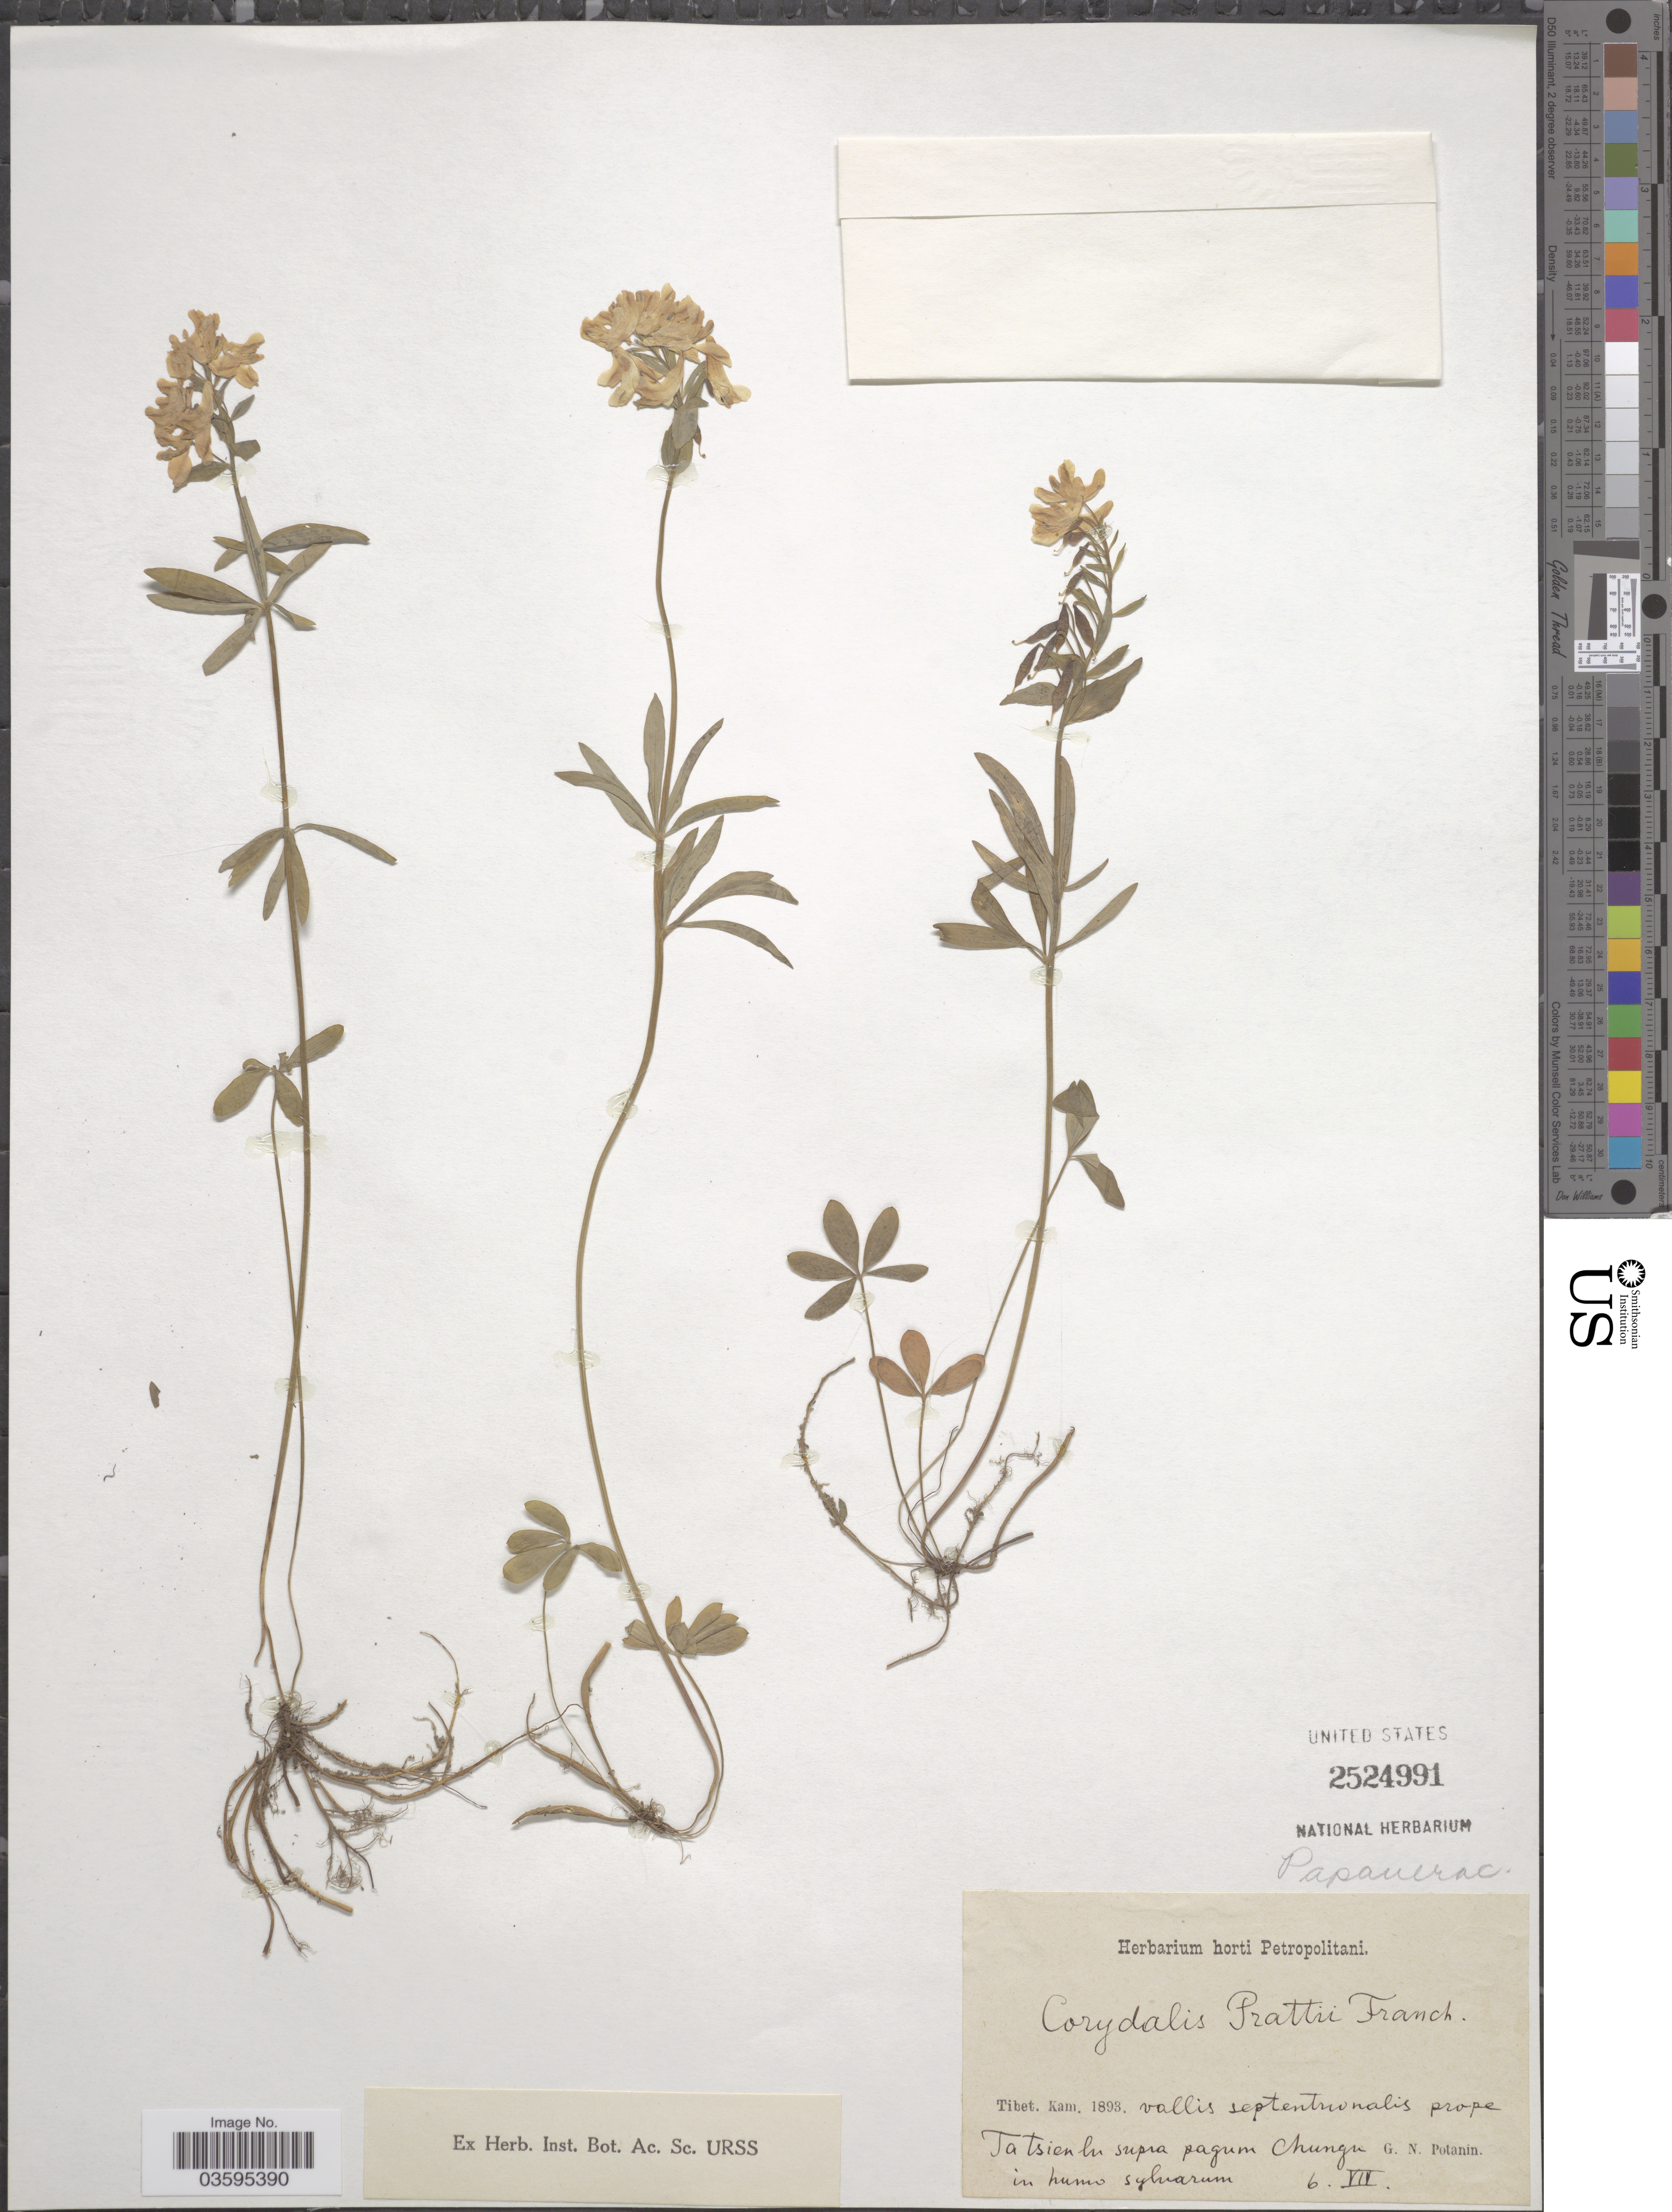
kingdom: Plantae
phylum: Tracheophyta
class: Magnoliopsida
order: Ranunculales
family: Papaveraceae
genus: Corydalis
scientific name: Corydalis prattii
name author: Franch.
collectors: G. Potanin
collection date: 1893-07-06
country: China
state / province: Xizang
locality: Tibet. Kam. Vallis septentionalis prope Tatsienlu supra pagum Chungu in humo syhuarum [interpreted].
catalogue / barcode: US 2524991